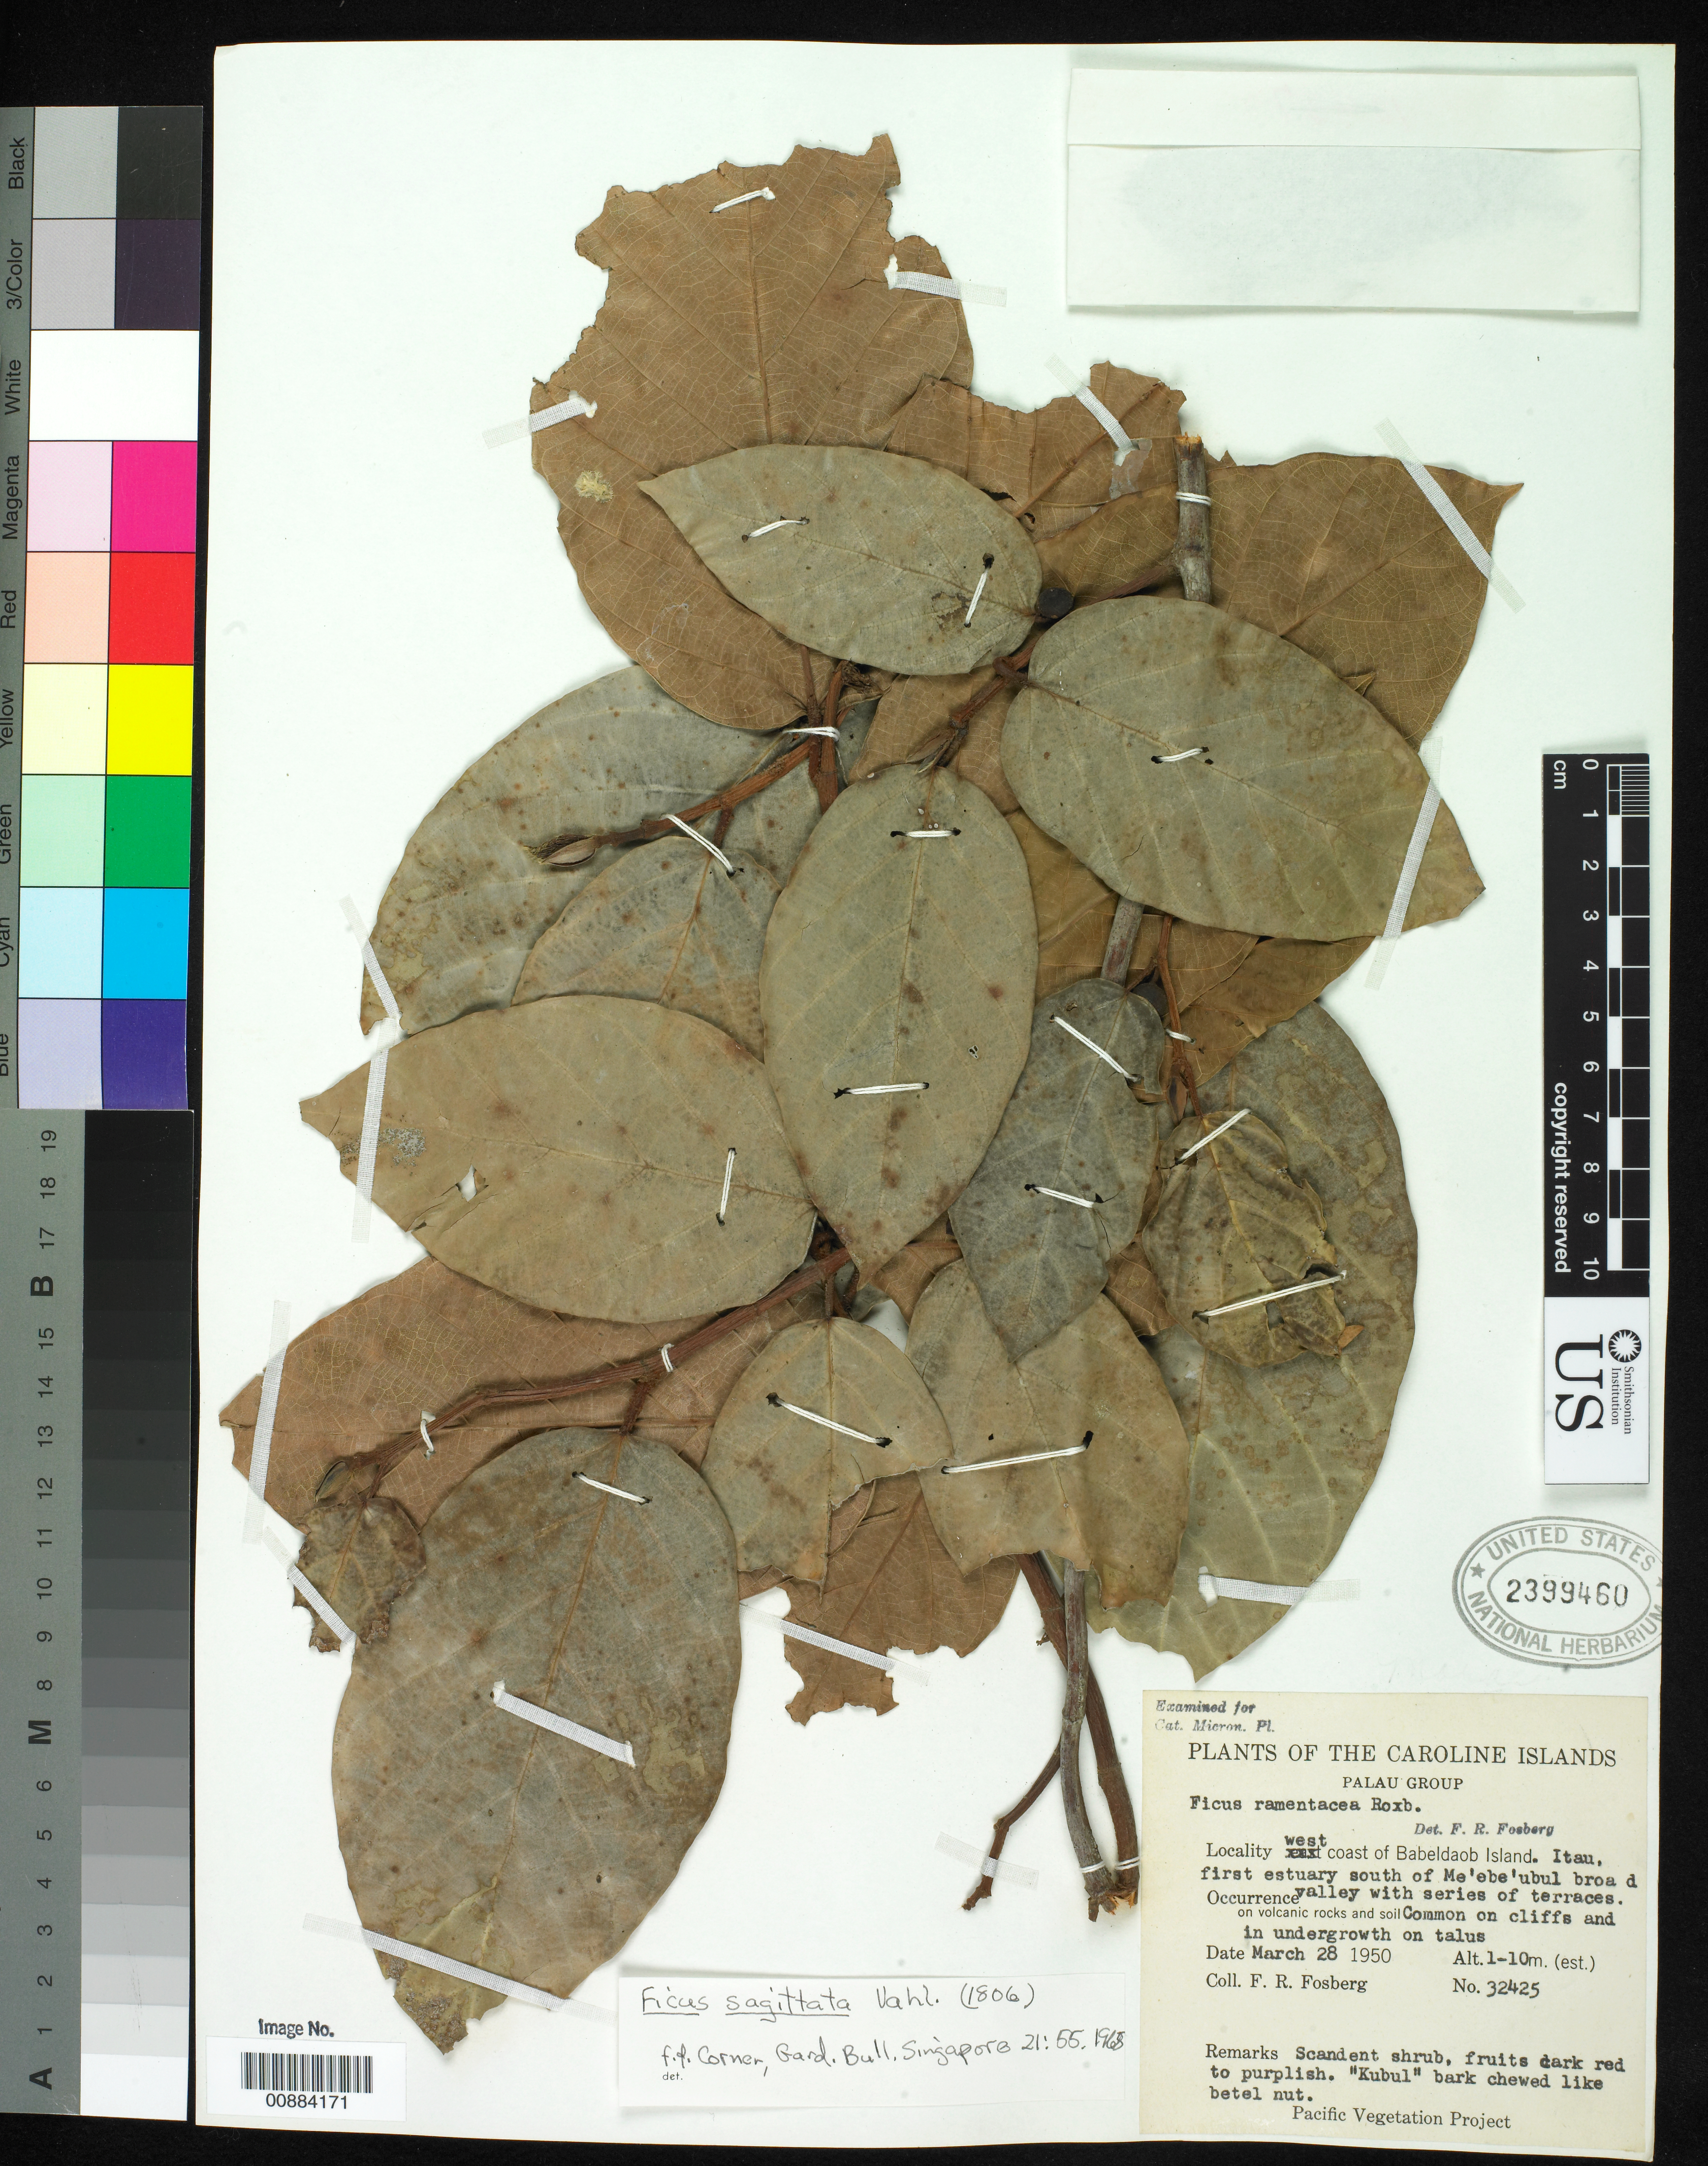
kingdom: Plantae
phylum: Tracheophyta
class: Magnoliopsida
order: Rosales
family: Moraceae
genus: Ficus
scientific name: Ficus sagittata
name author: Vahl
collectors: F. R. Fosberg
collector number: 32425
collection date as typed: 28 Mar 1950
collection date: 1950-03-28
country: Palau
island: Babeldaob [Babelthuap]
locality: W coast of Babeldaob I., Itau, first estuary S of Me'ebe'ubul, broad valley w/ series of terraces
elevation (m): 1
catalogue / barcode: US 2399460